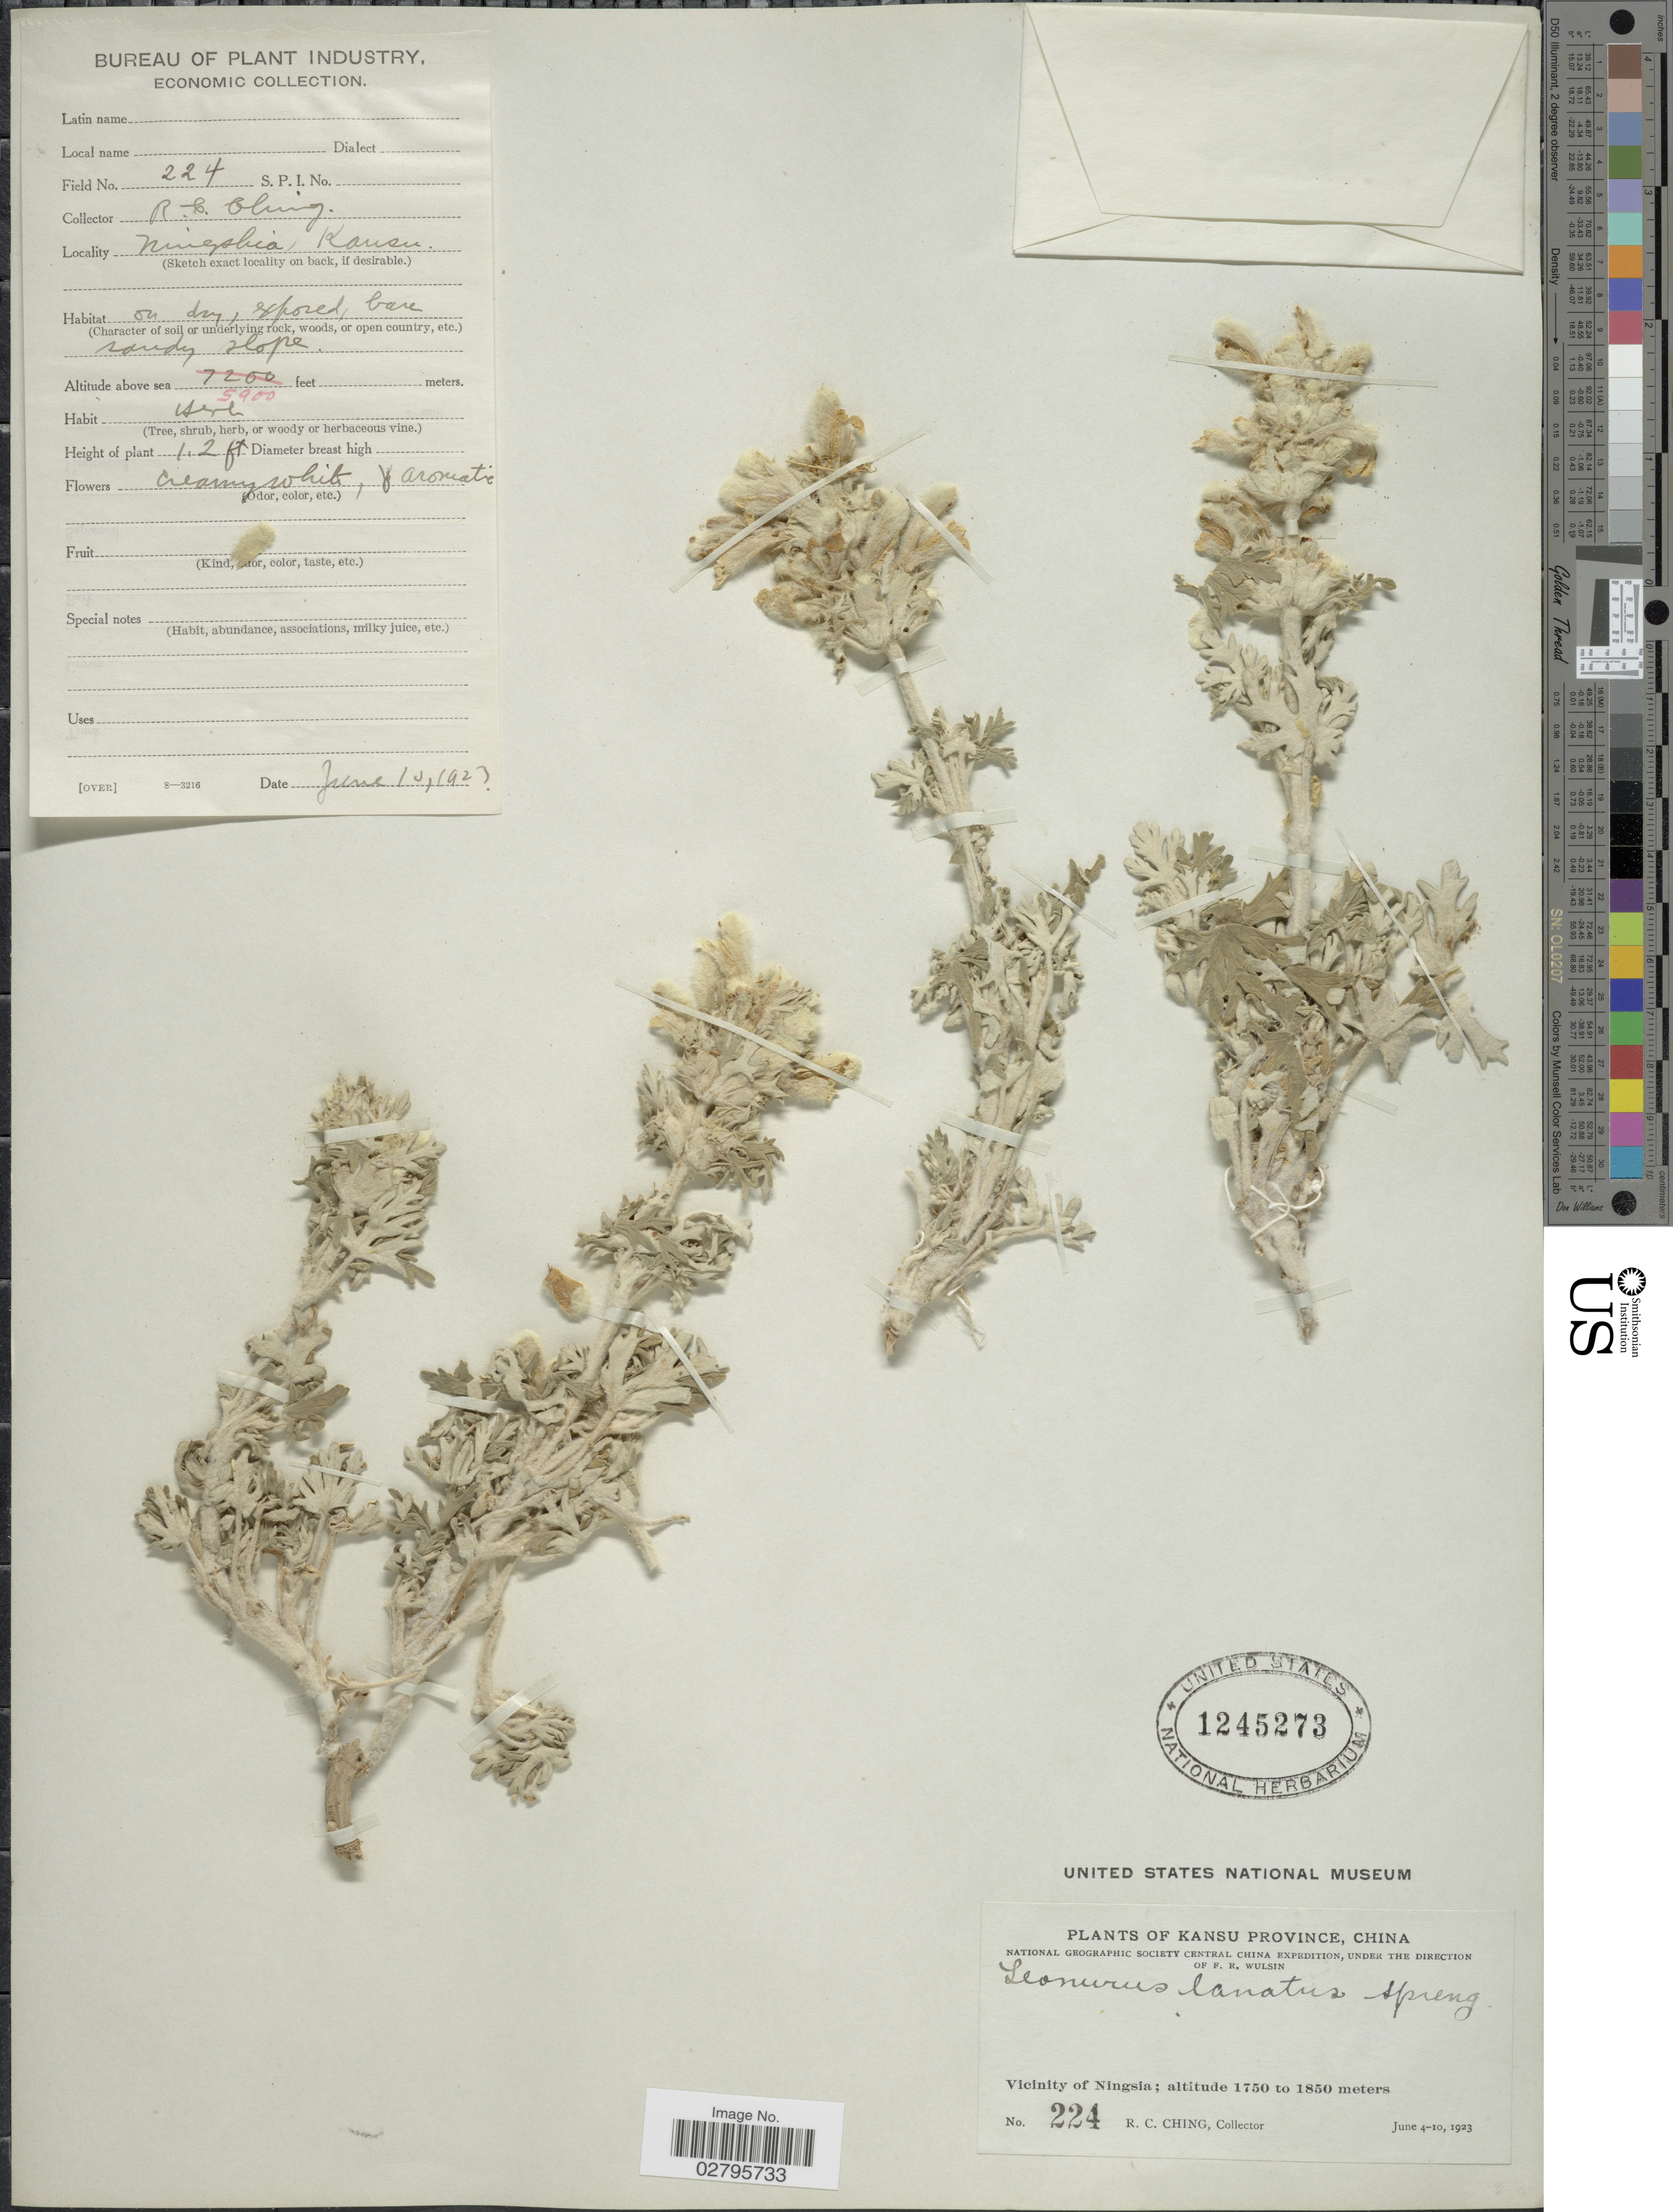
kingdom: Plantae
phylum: Tracheophyta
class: Magnoliopsida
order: Lamiales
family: Lamiaceae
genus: Panzerina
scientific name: Panzerina lanata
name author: (L.) Soják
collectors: R. C. Ching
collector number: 224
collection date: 1923-06-10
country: China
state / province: Gansu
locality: Kansu Province, Vicinityof Ningsia.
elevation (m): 1798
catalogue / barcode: US 1245273